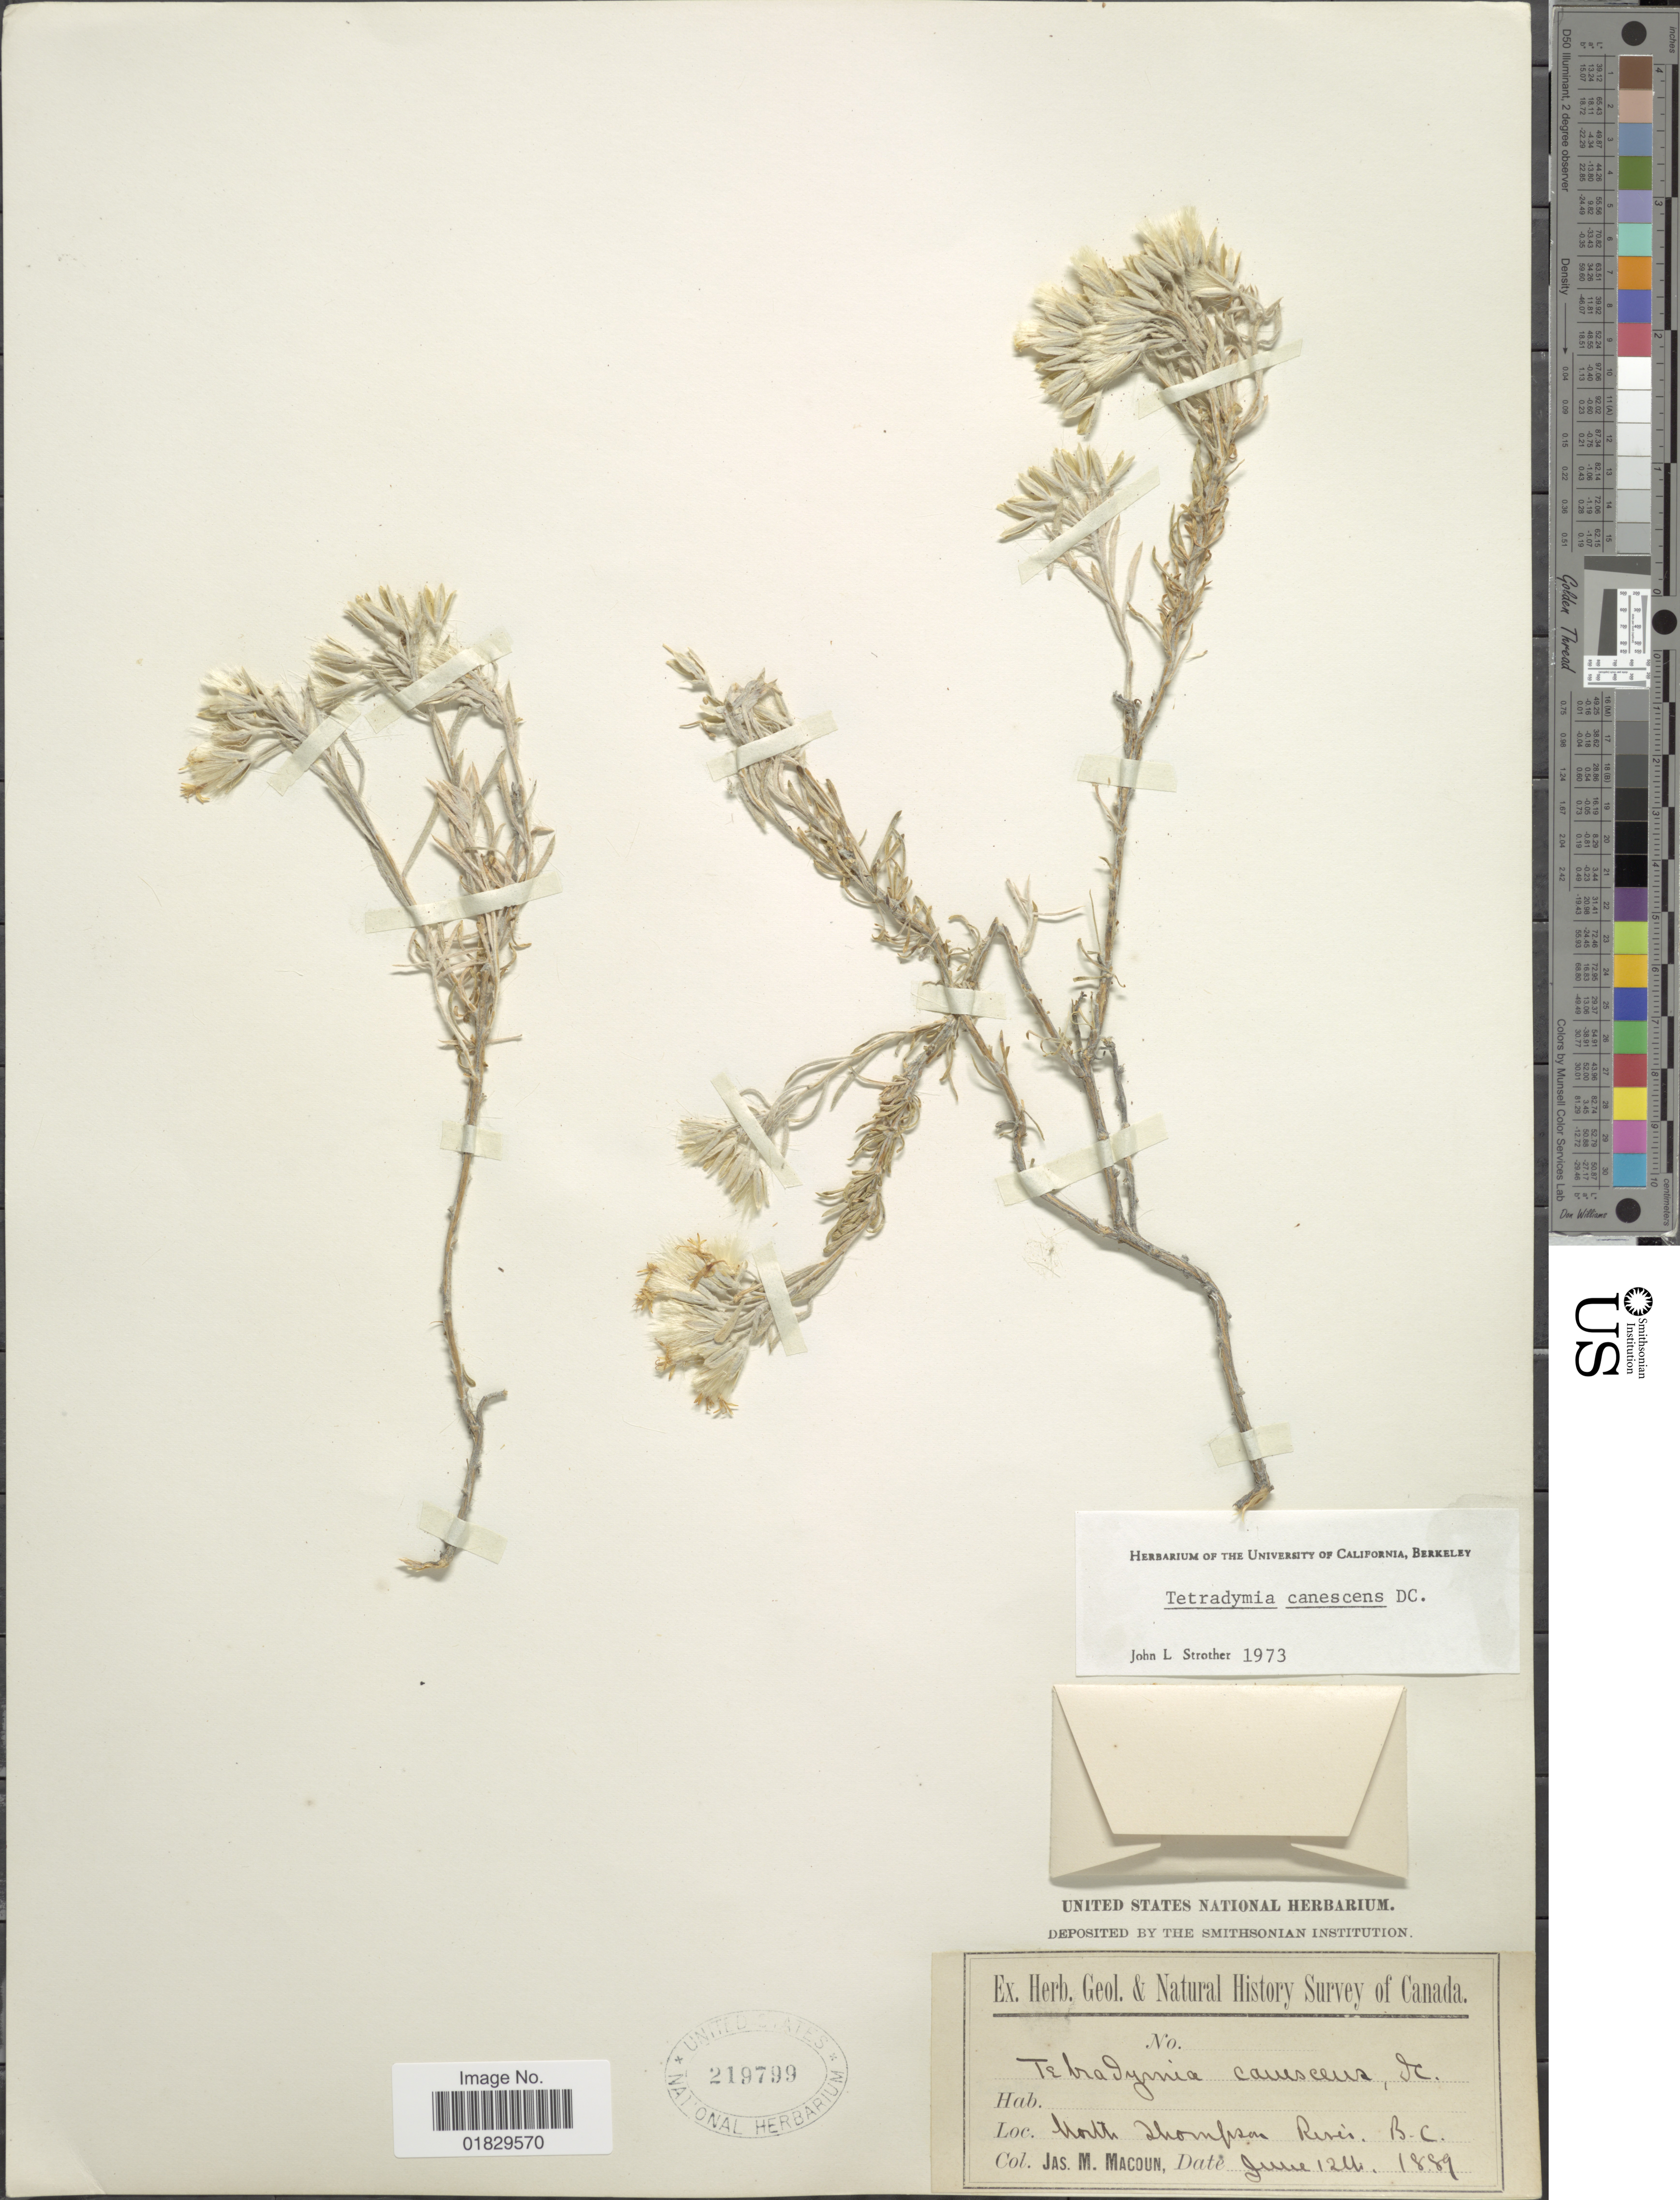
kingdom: Plantae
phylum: Tracheophyta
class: Magnoliopsida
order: Asterales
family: Asteraceae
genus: Tetradymia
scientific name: Tetradymia canescens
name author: DC.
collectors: J. M. Macoun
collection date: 1889-06-12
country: Canada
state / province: British Columbia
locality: North Thompson River, B.C.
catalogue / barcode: US 219799